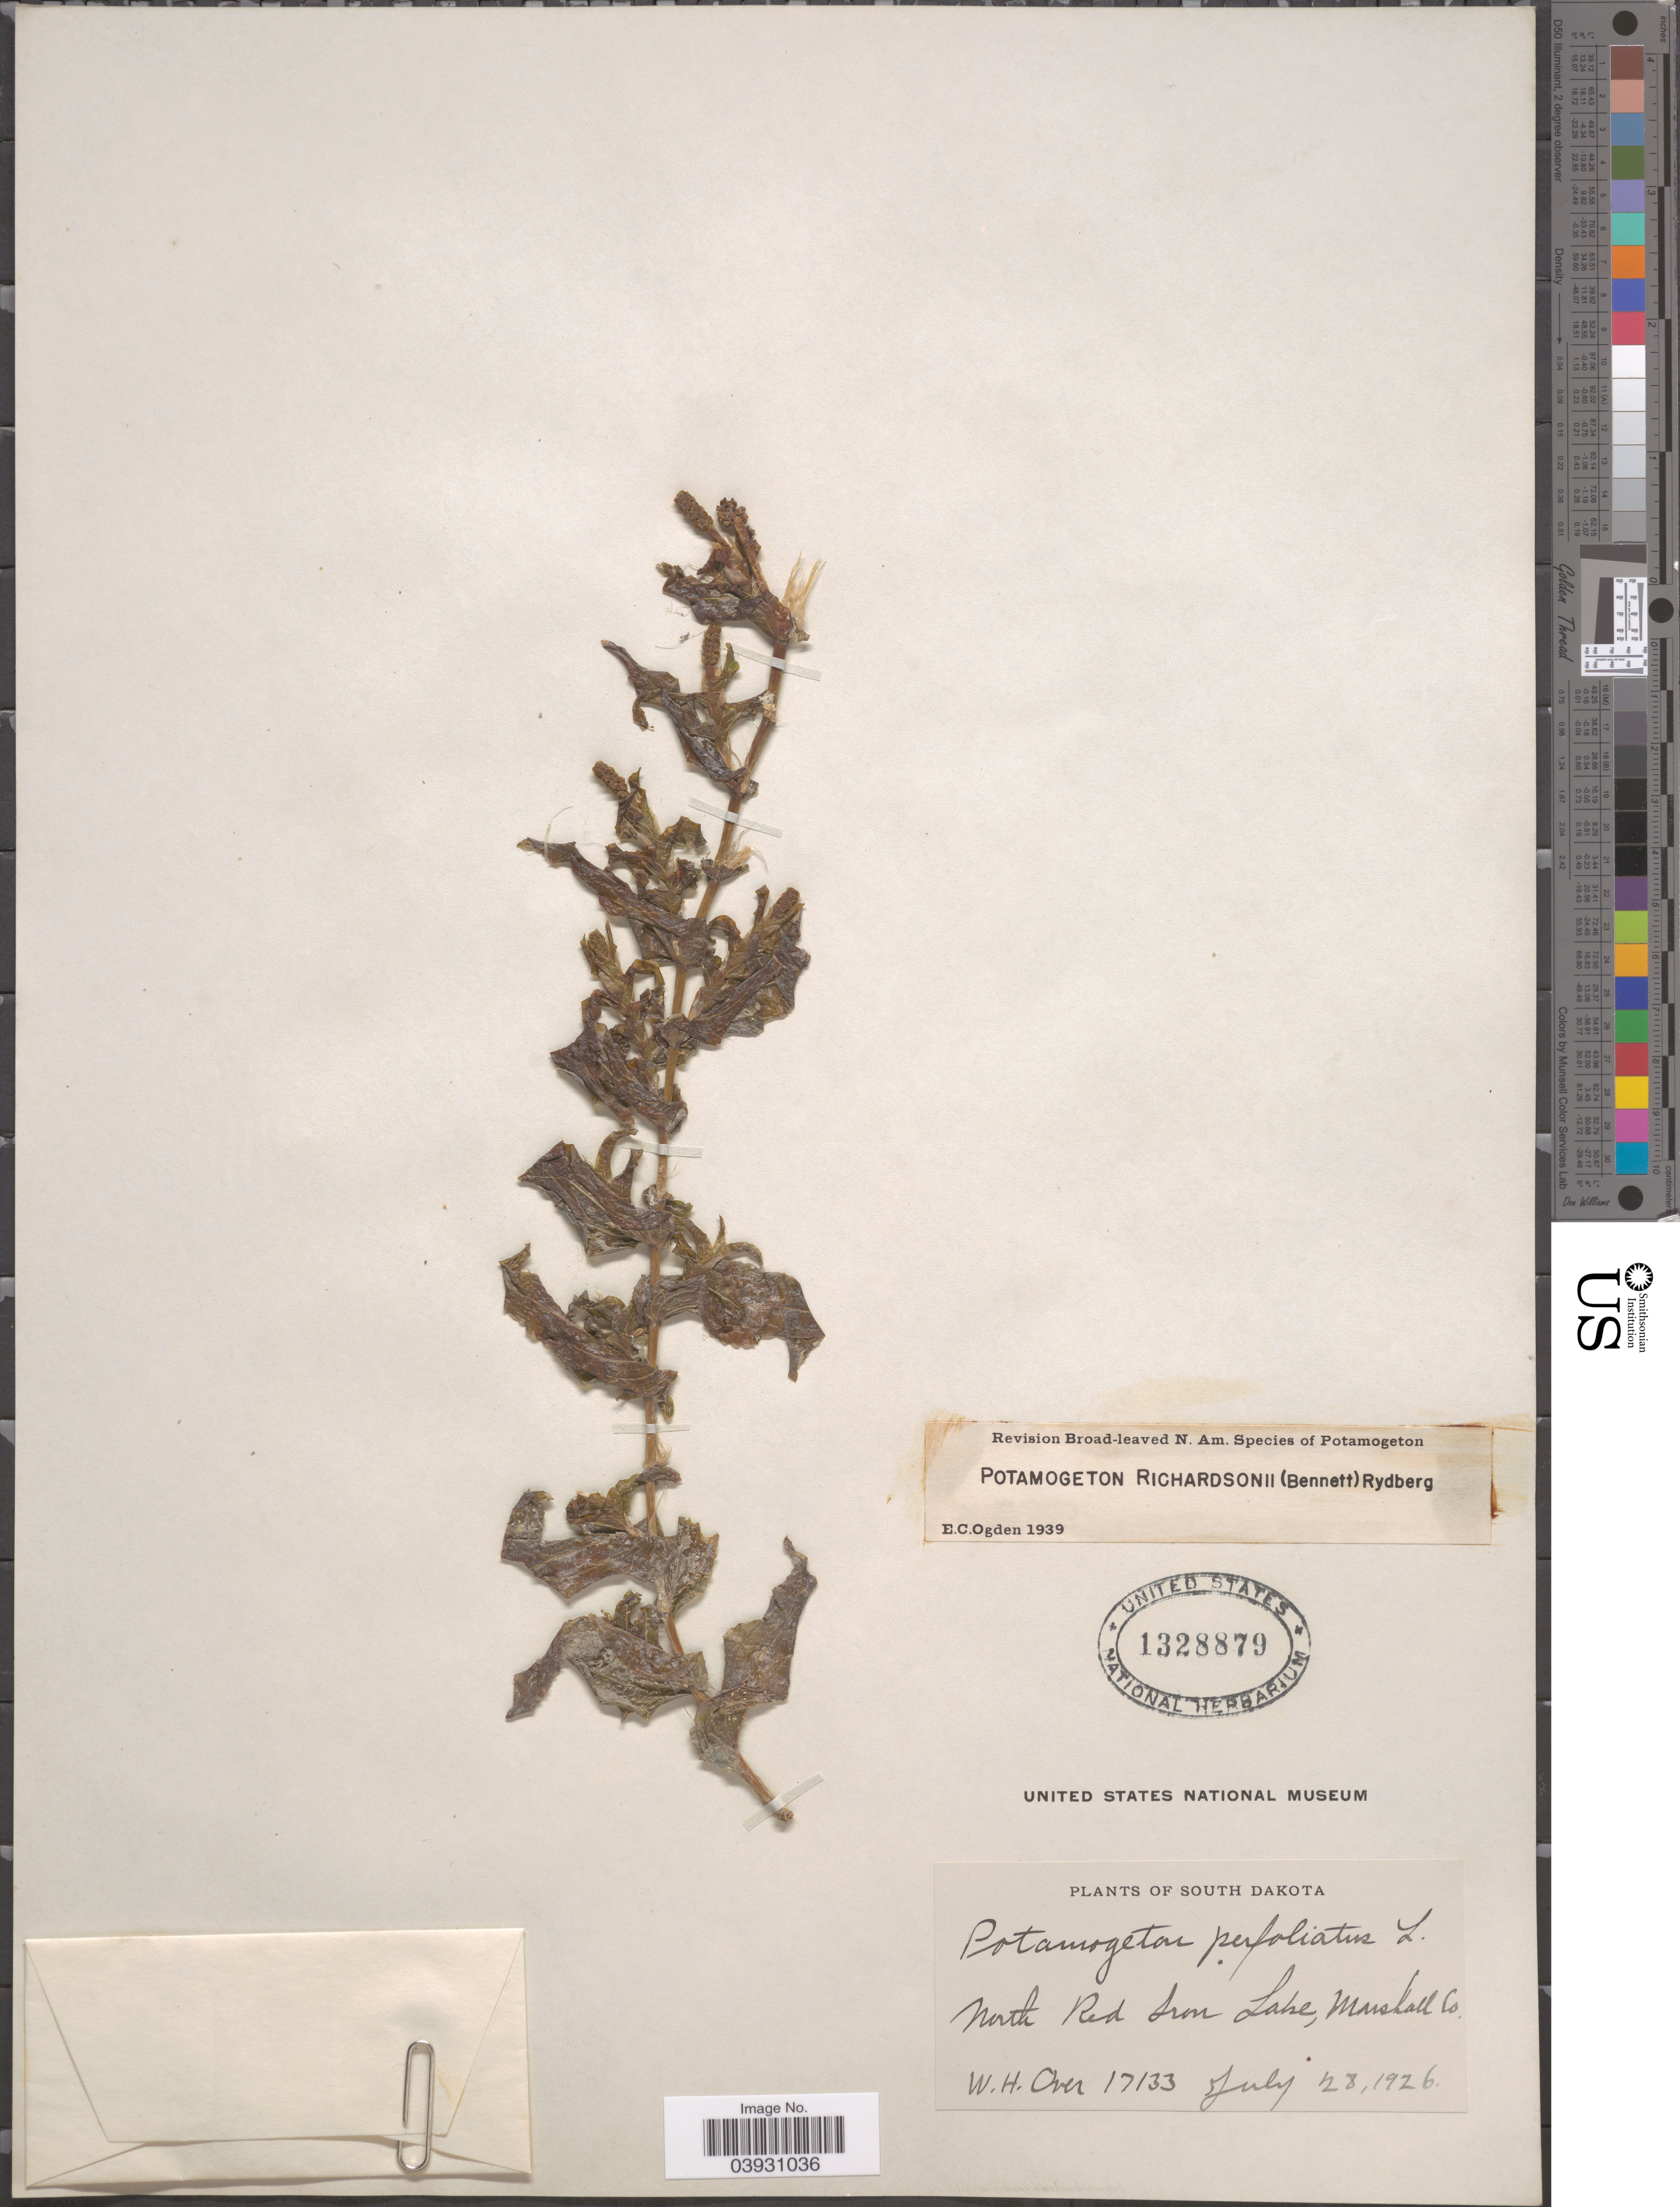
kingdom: Plantae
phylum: Tracheophyta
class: Liliopsida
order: Alismatales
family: Potamogetonaceae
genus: Potamogeton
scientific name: Potamogeton richardsonii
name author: (A.W. Benn.) Rydb.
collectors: W. Over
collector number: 17133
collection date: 1926-07-28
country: United States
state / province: South Dakota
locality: North Red Iron Lake, Marshall Co.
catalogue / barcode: US 1328879